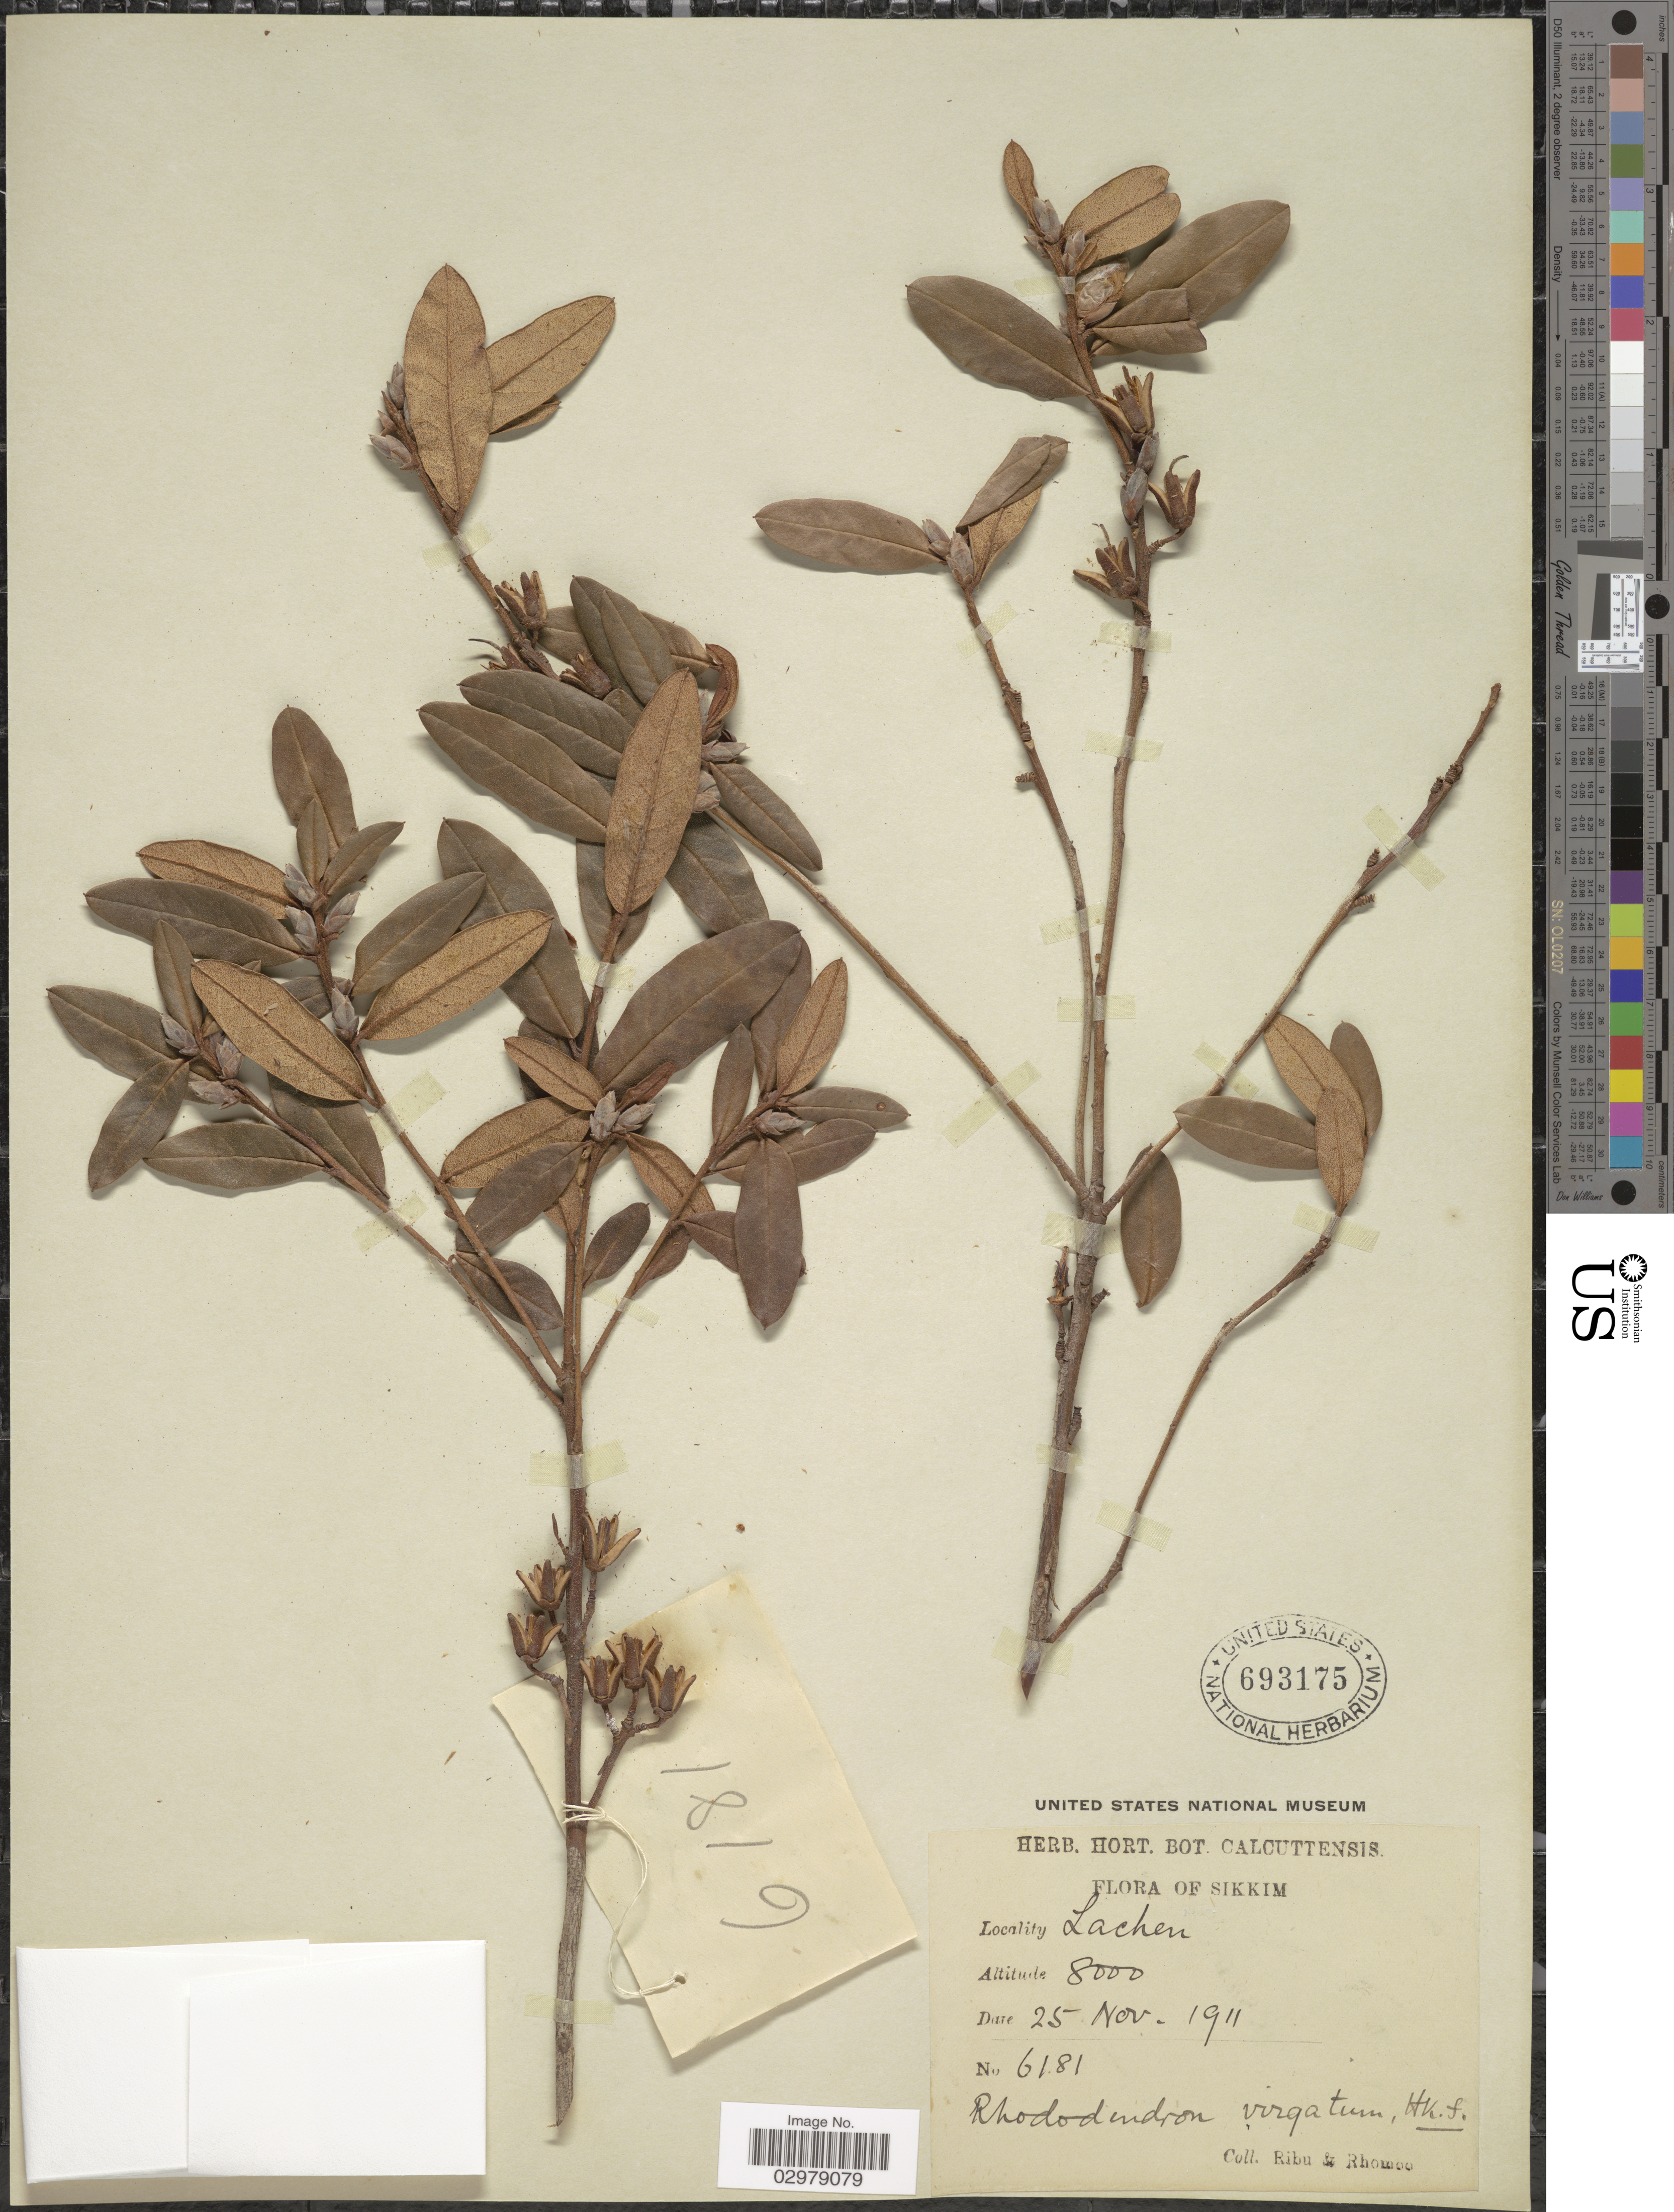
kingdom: Plantae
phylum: Tracheophyta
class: Magnoliopsida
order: Ericales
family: Ericaceae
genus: Rhododendron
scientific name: Rhododendron virgatum subsp. virgatum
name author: Hook. f.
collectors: Ribu & Rhomoo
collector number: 6181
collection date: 1911-11-25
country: India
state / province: Sikkim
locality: Sikkim, Lachen.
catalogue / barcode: US 693175